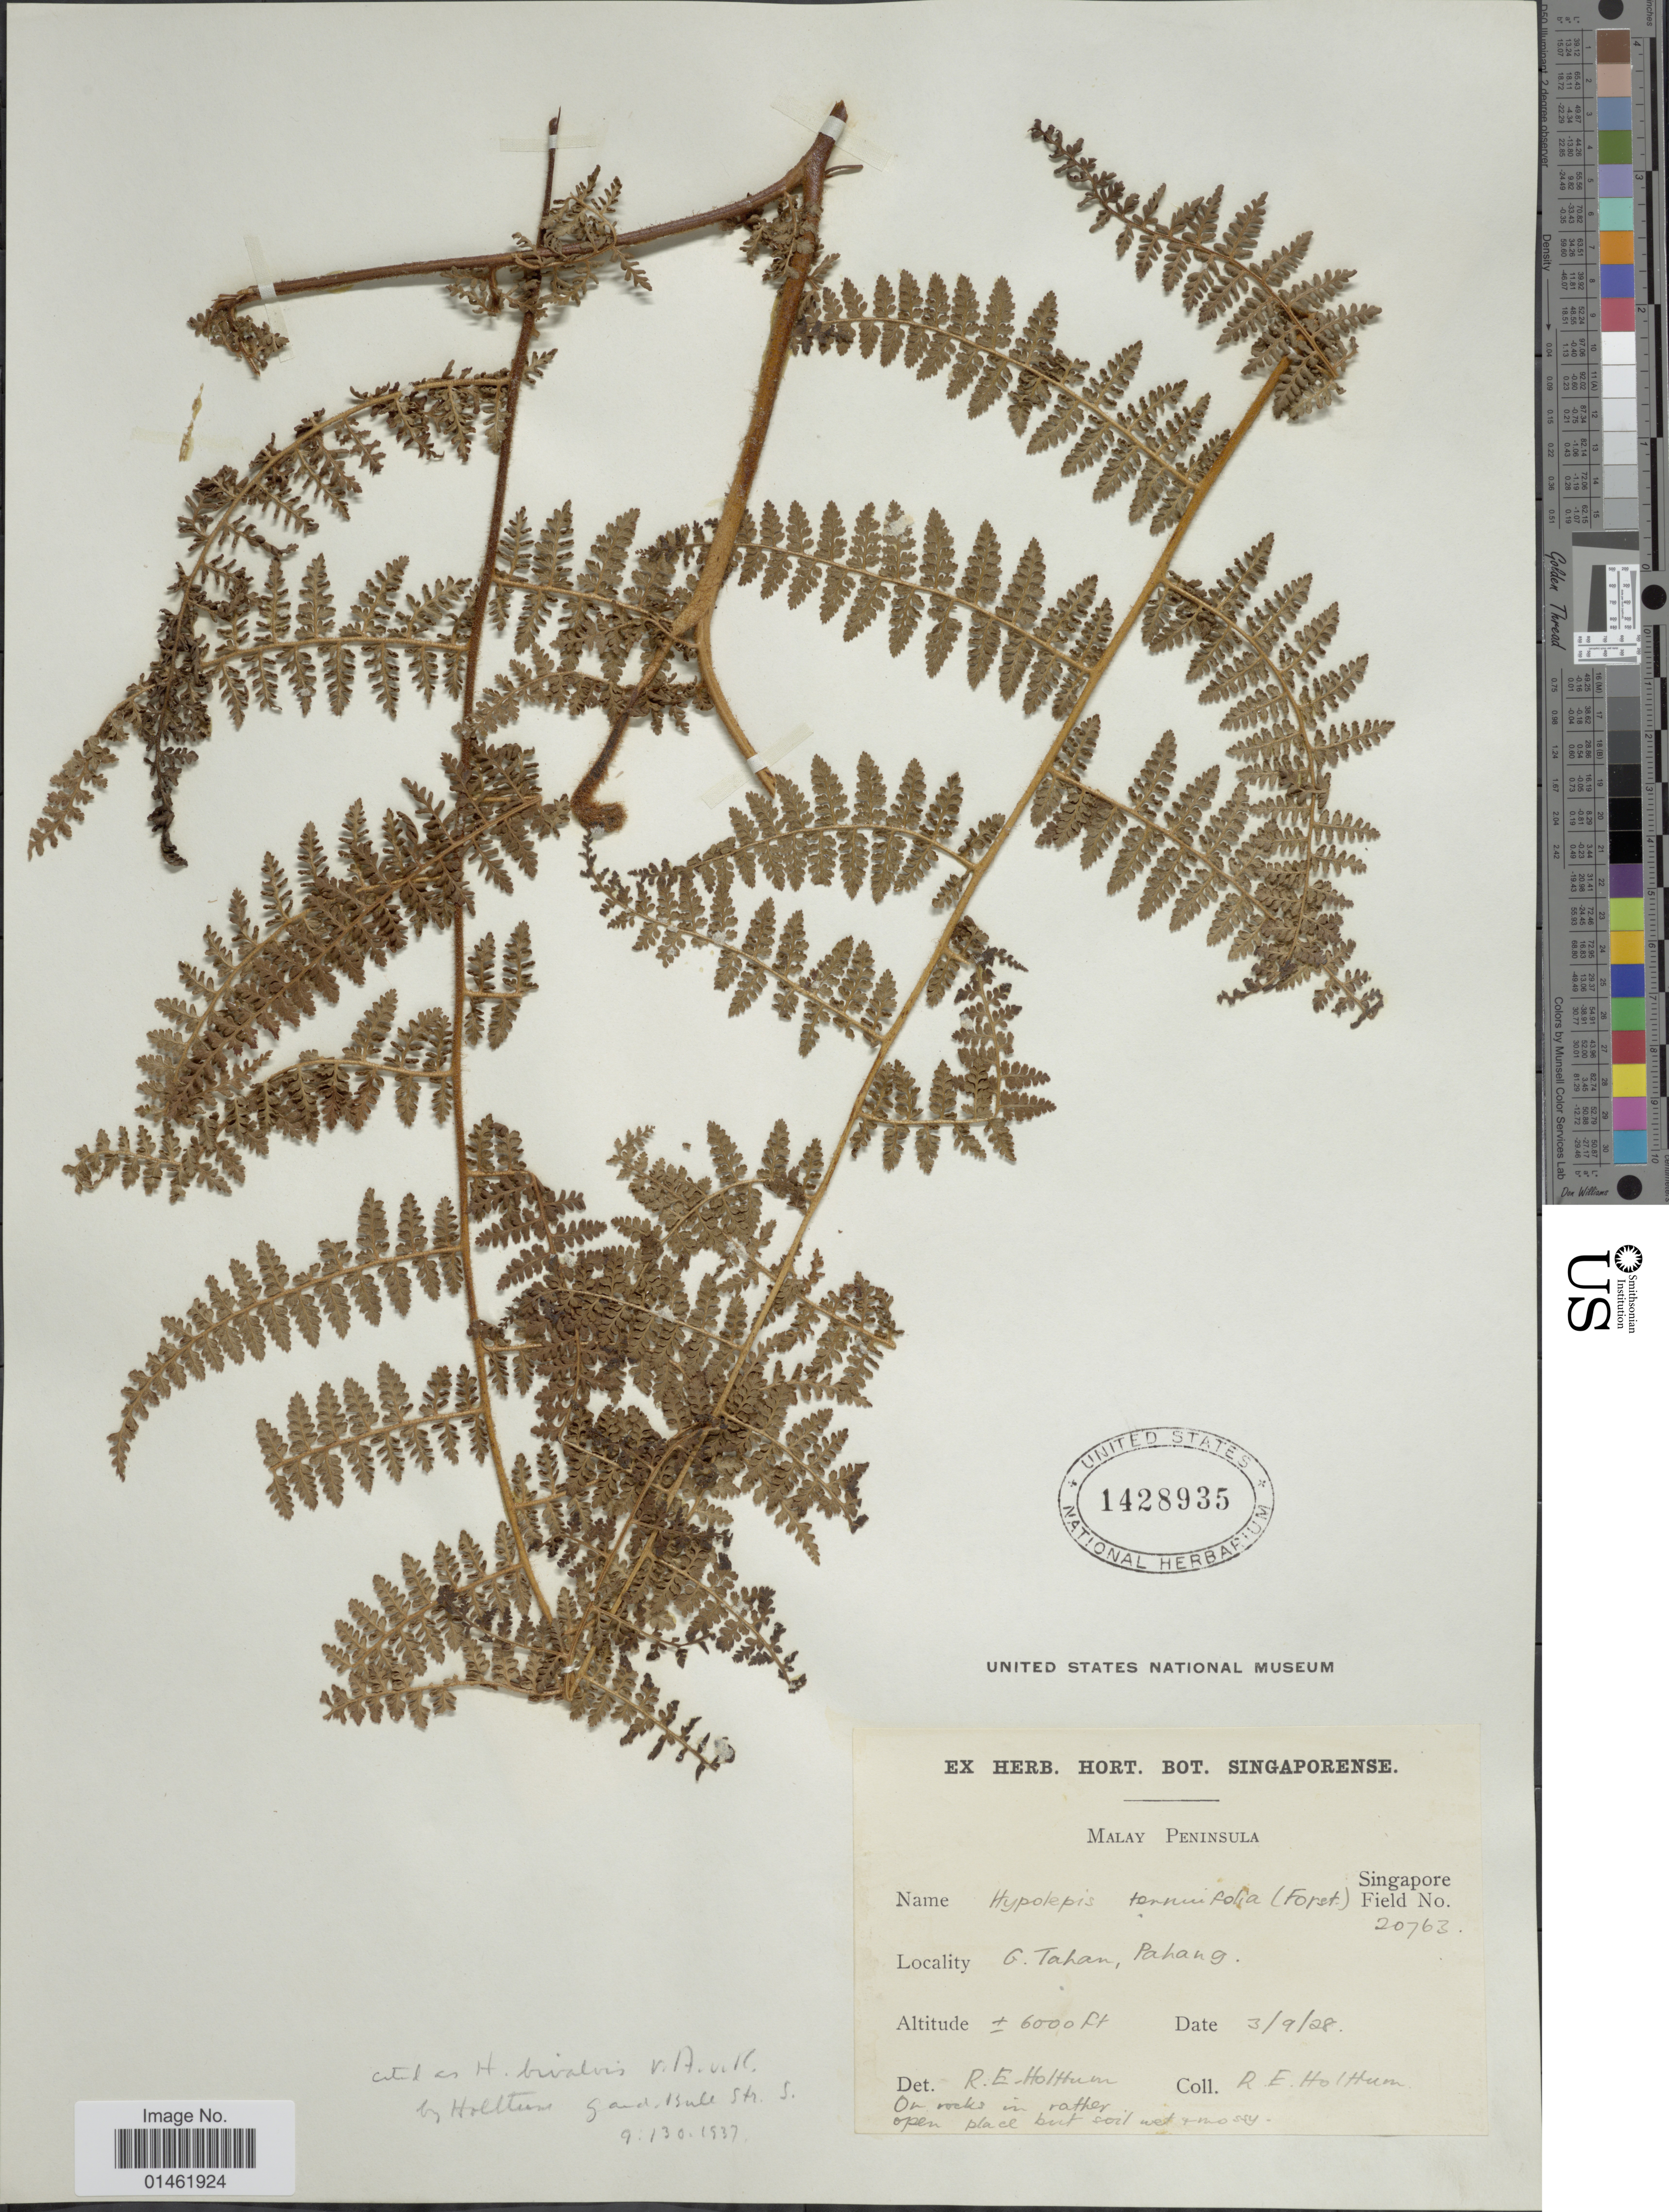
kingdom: Plantae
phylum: Tracheophyta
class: Polypodiopsida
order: Polypodiales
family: Dennstaedtiaceae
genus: Paesia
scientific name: Paesia bivalvis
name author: (Alderw.) R.M. Tryon & A.F. Tryon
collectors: R. E. Holttum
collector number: Singapore Field 20763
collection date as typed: Transcribed d/m/y: 3/9/28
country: Malaysia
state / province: Pahang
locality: Malay Peninsula, G. Tahan, Pahang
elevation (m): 1829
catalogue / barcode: US 1428935